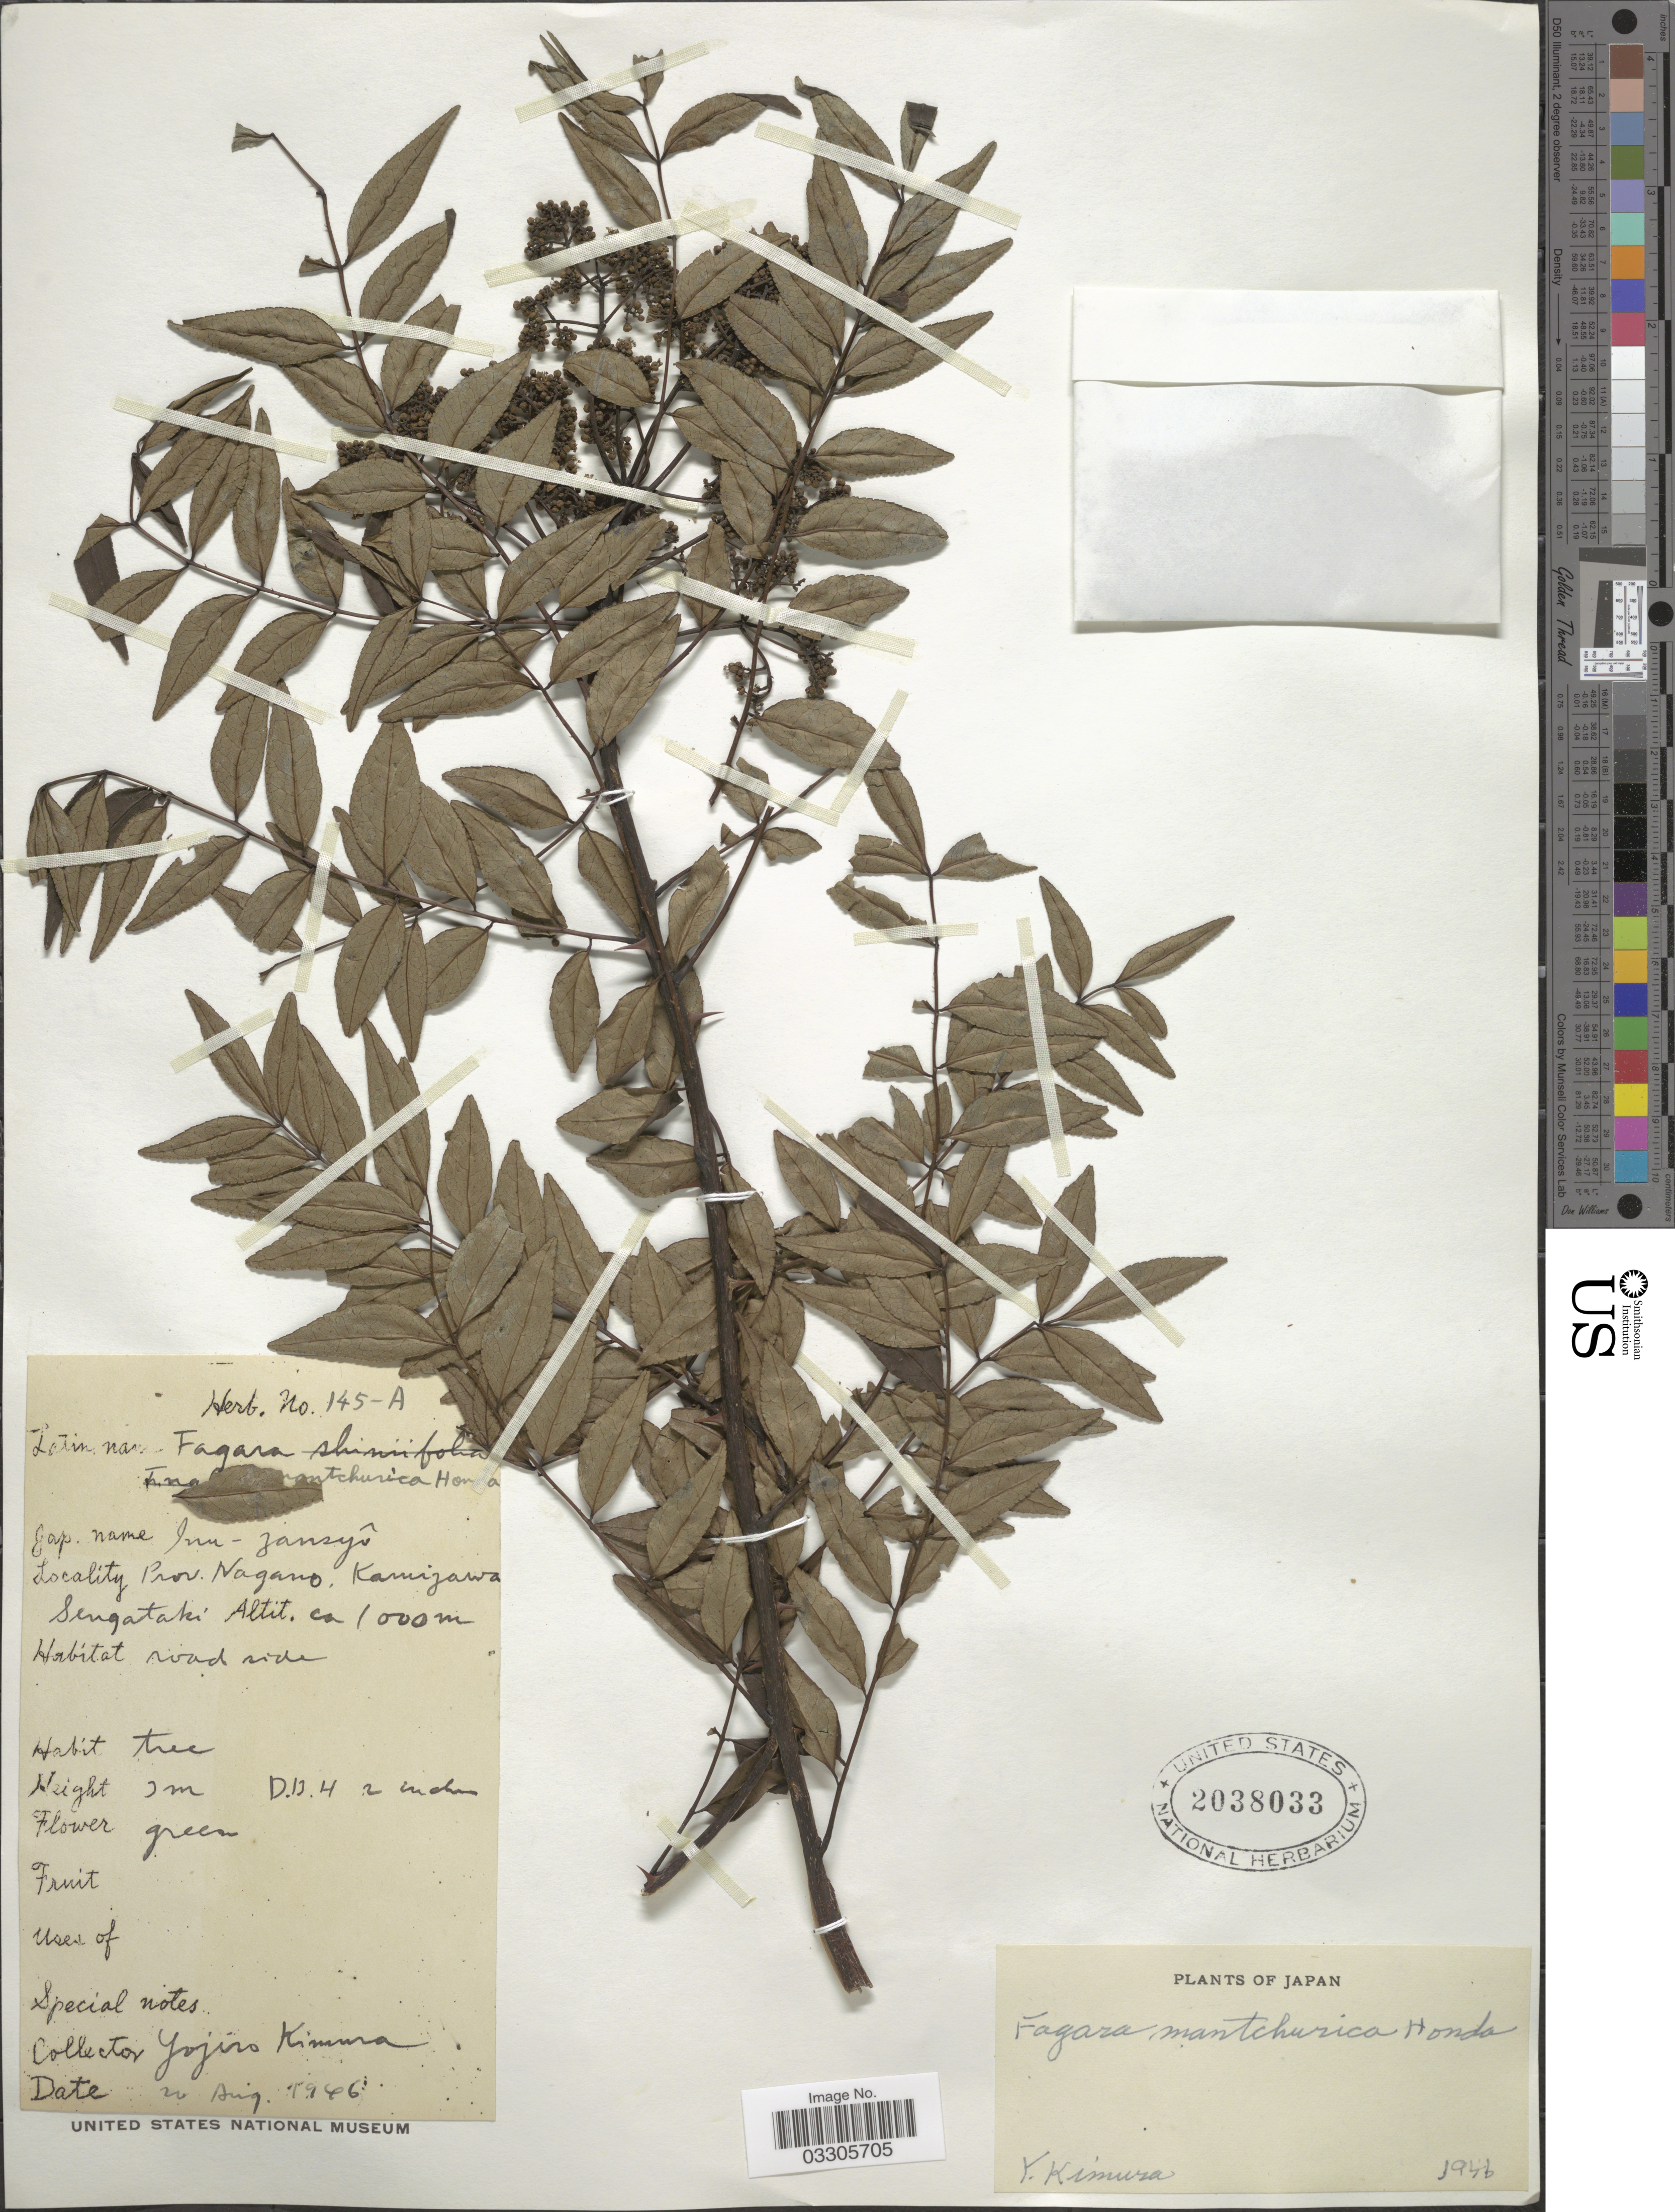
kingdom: Plantae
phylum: Tracheophyta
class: Magnoliopsida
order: Sapindales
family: Rutaceae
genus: Zanthoxylum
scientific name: Zanthoxylum mantchuricum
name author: Benn.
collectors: Y. Kimura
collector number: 145-A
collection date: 1946-08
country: Japan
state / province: Nagano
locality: Prov. Nagano, Kamigawa Sengataki.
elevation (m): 1000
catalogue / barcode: US 2038033